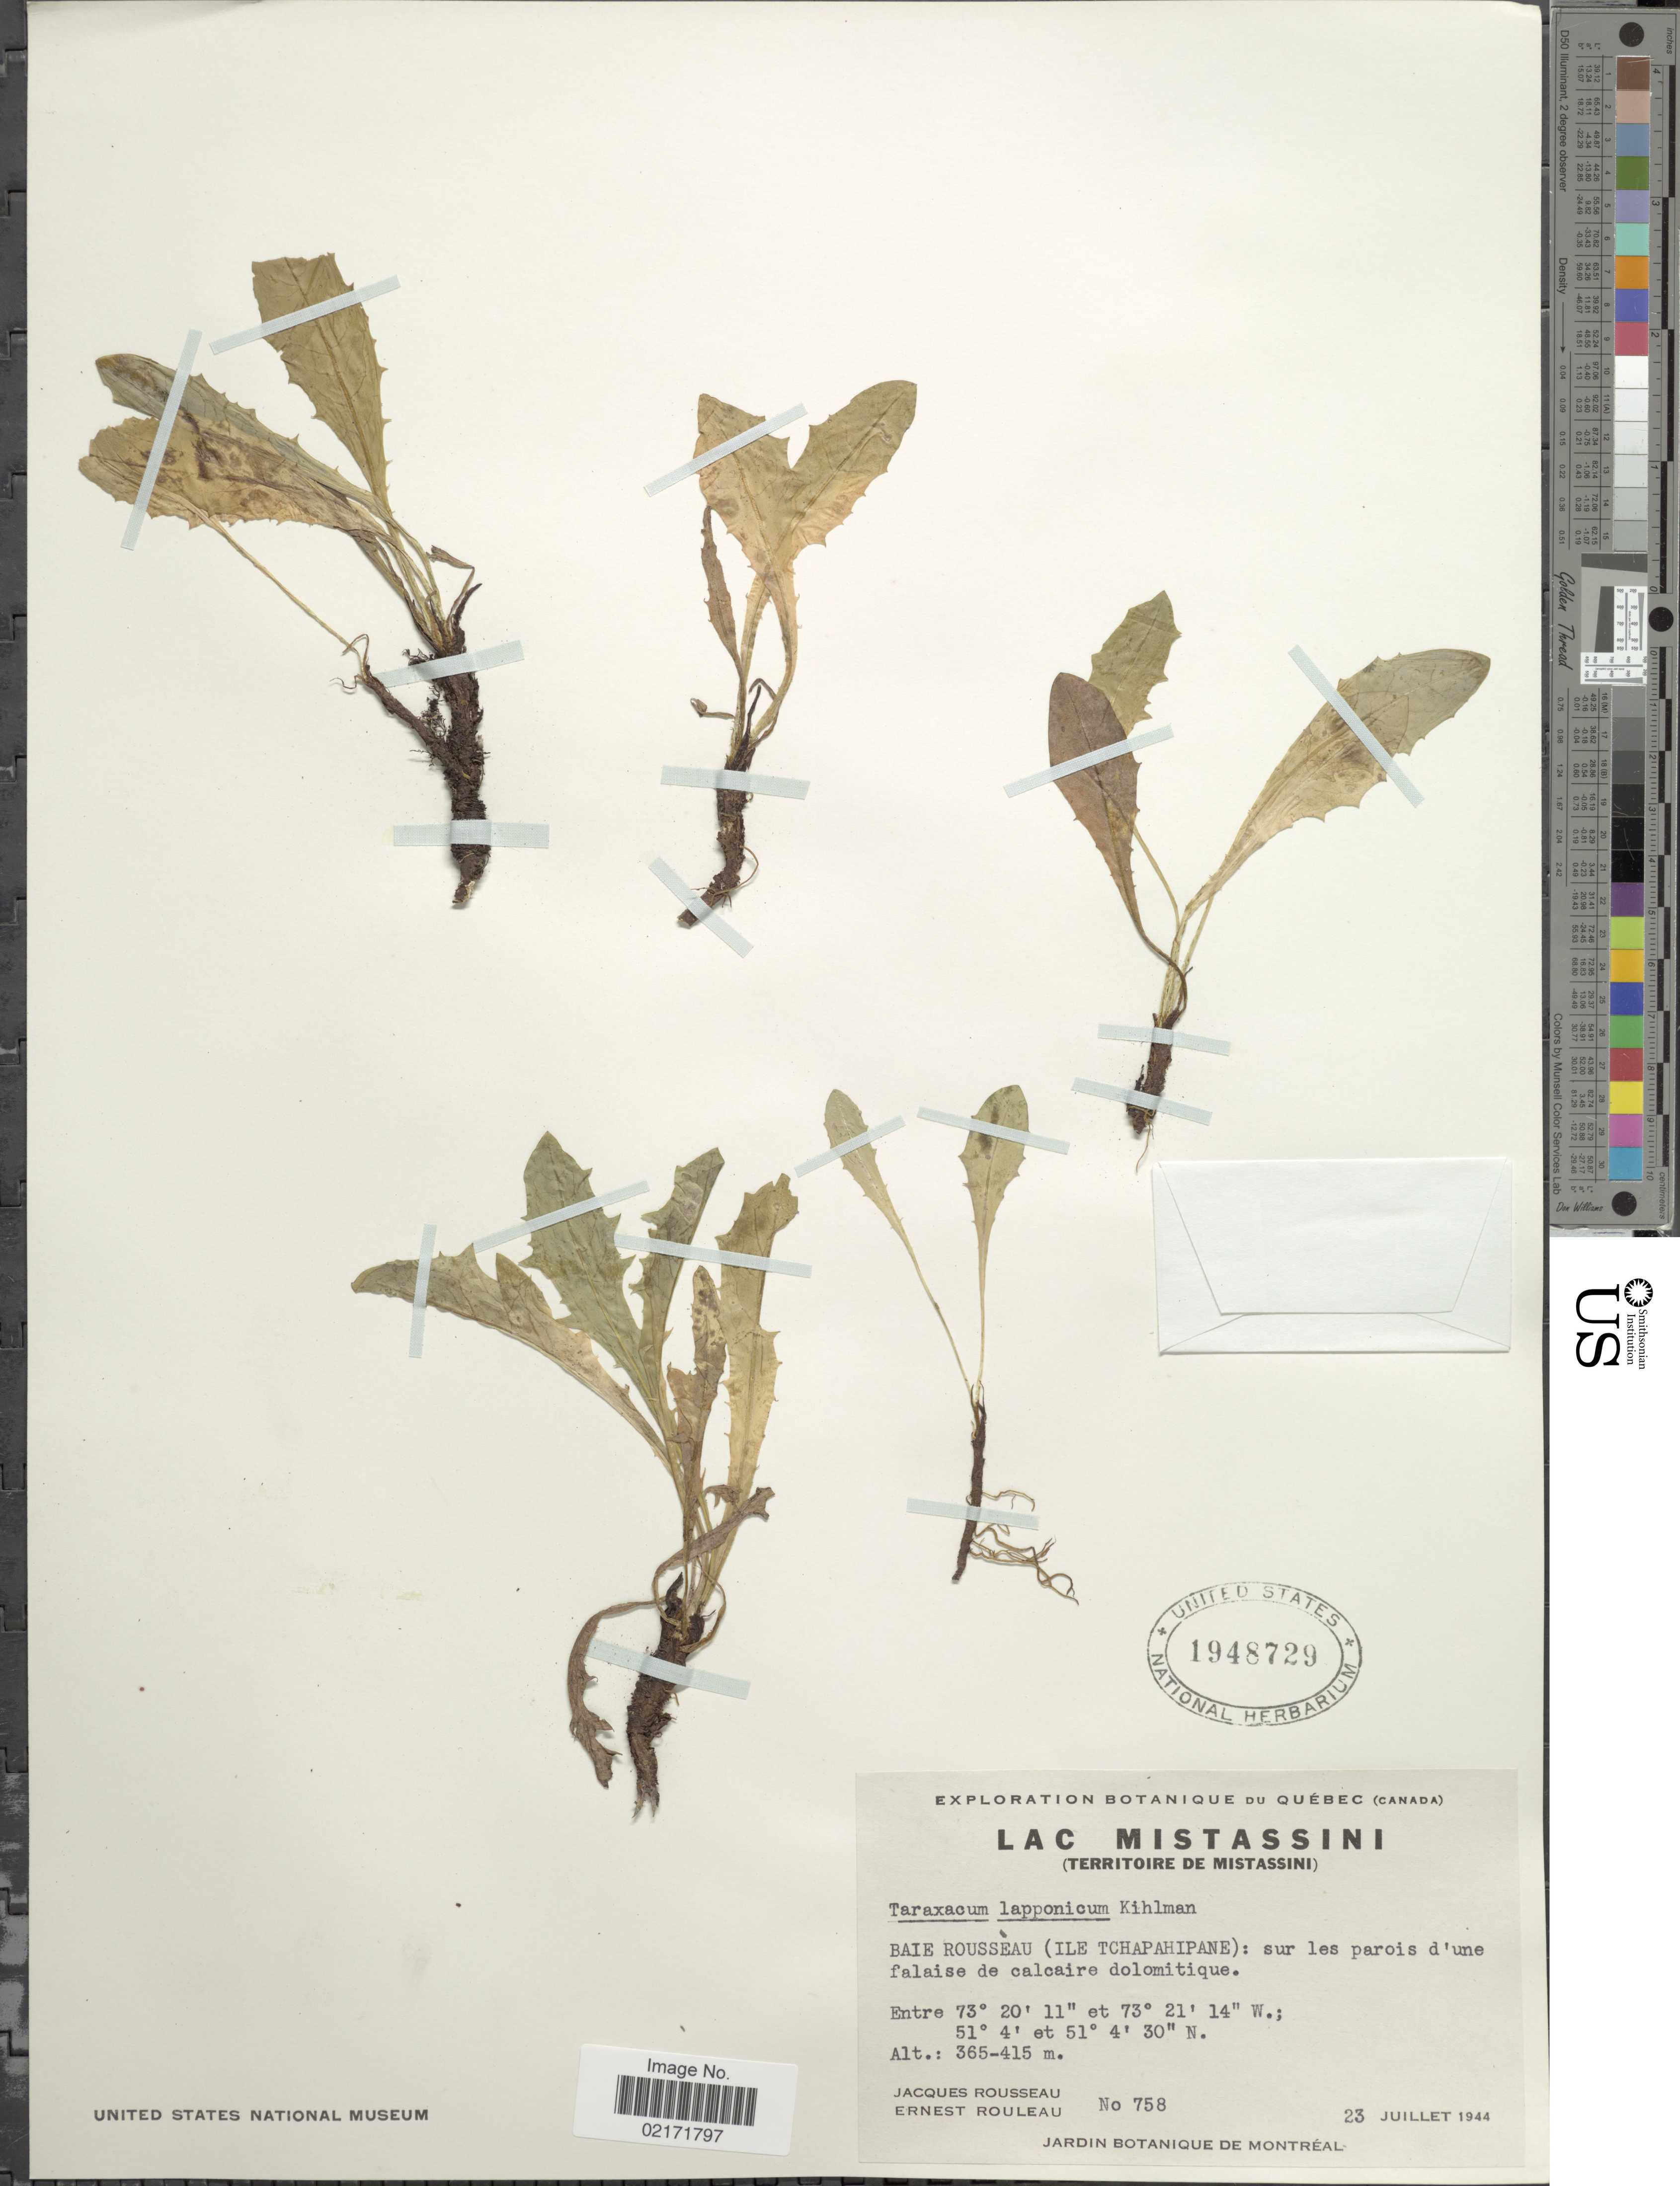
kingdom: Plantae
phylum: Tracheophyta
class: Magnoliopsida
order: Asterales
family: Asteraceae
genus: Taraxacum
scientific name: Taraxacum croceum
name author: Dahlst.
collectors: J. Rousseau & J. Rouleau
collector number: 758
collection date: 1944-07-23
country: Canada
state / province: Quebec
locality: Lac Mistassini (Territoire de Mistassini). Baie Roussèau (Ile Tchapahipane): sur les parois d'une falaise de calcaire dolomitique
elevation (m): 365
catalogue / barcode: US 1948729